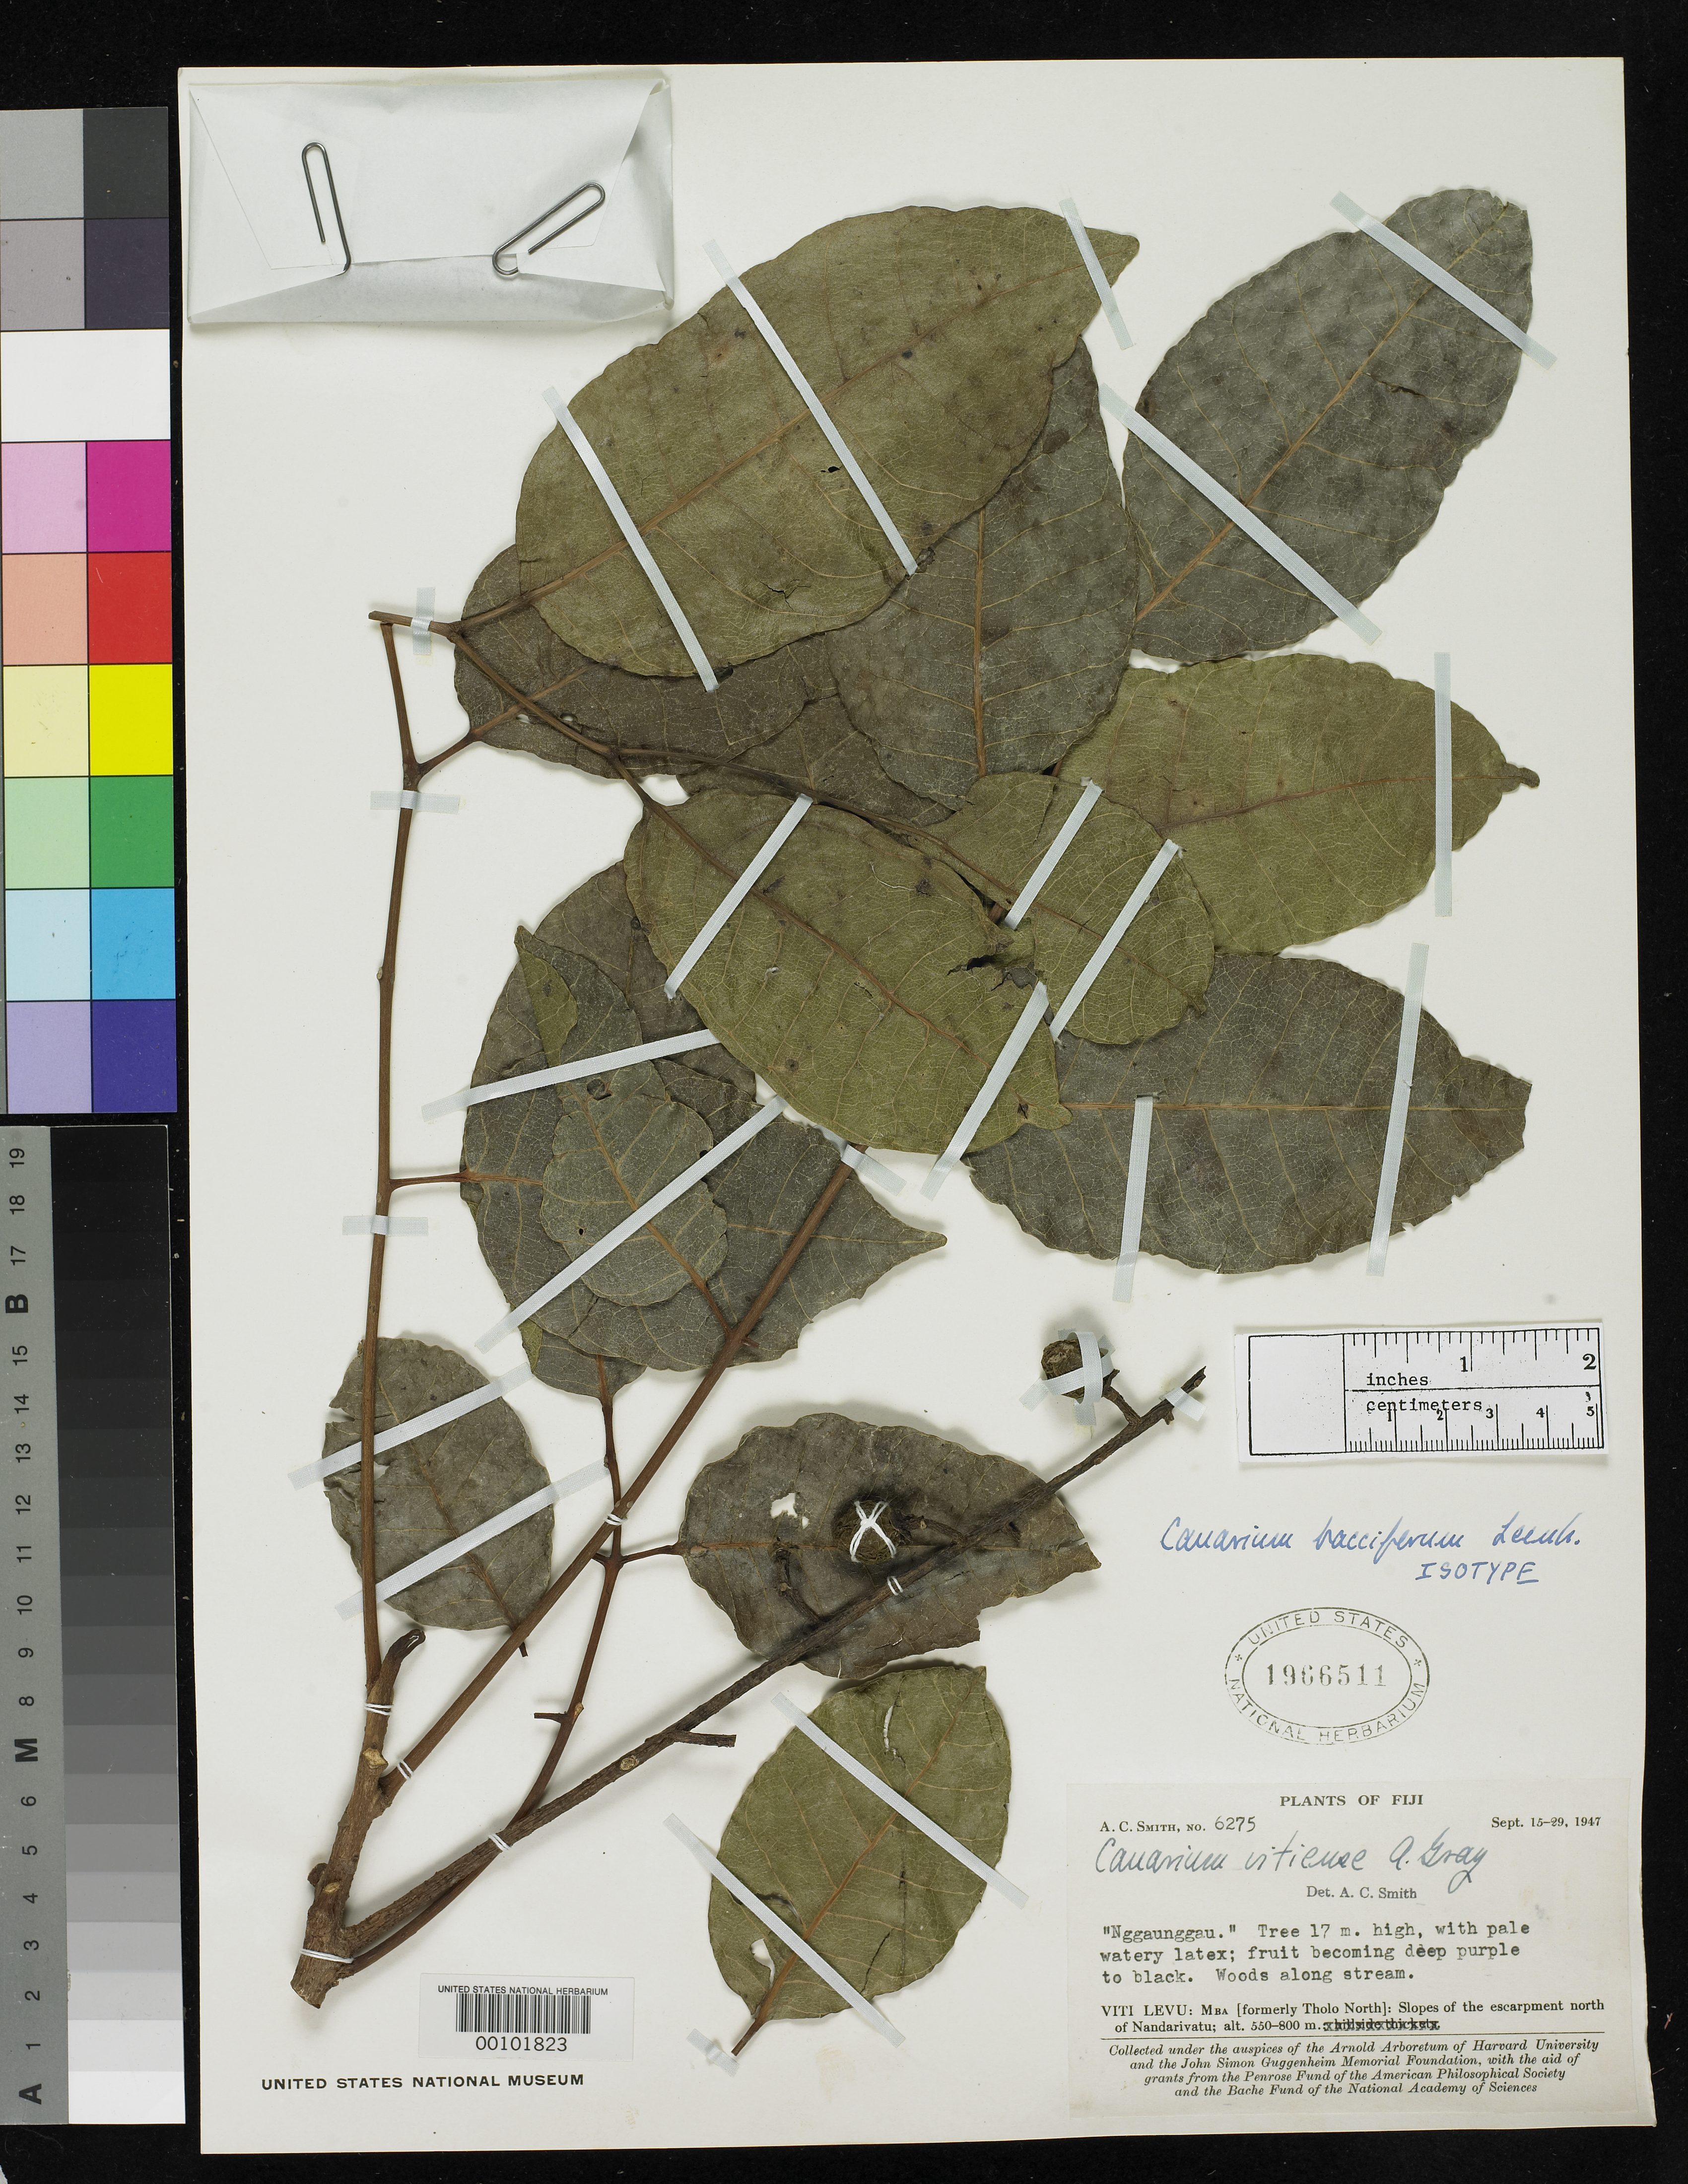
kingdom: Plantae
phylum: Tracheophyta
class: Magnoliopsida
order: Sapindales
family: Burseraceae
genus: Canarium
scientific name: Canarium bacciferum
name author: Leenh.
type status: Isotype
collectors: A. C. Smith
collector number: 6275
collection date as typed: Sep 1947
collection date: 1947-09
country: Fiji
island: Viti Levu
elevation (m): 550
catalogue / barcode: US 1966511